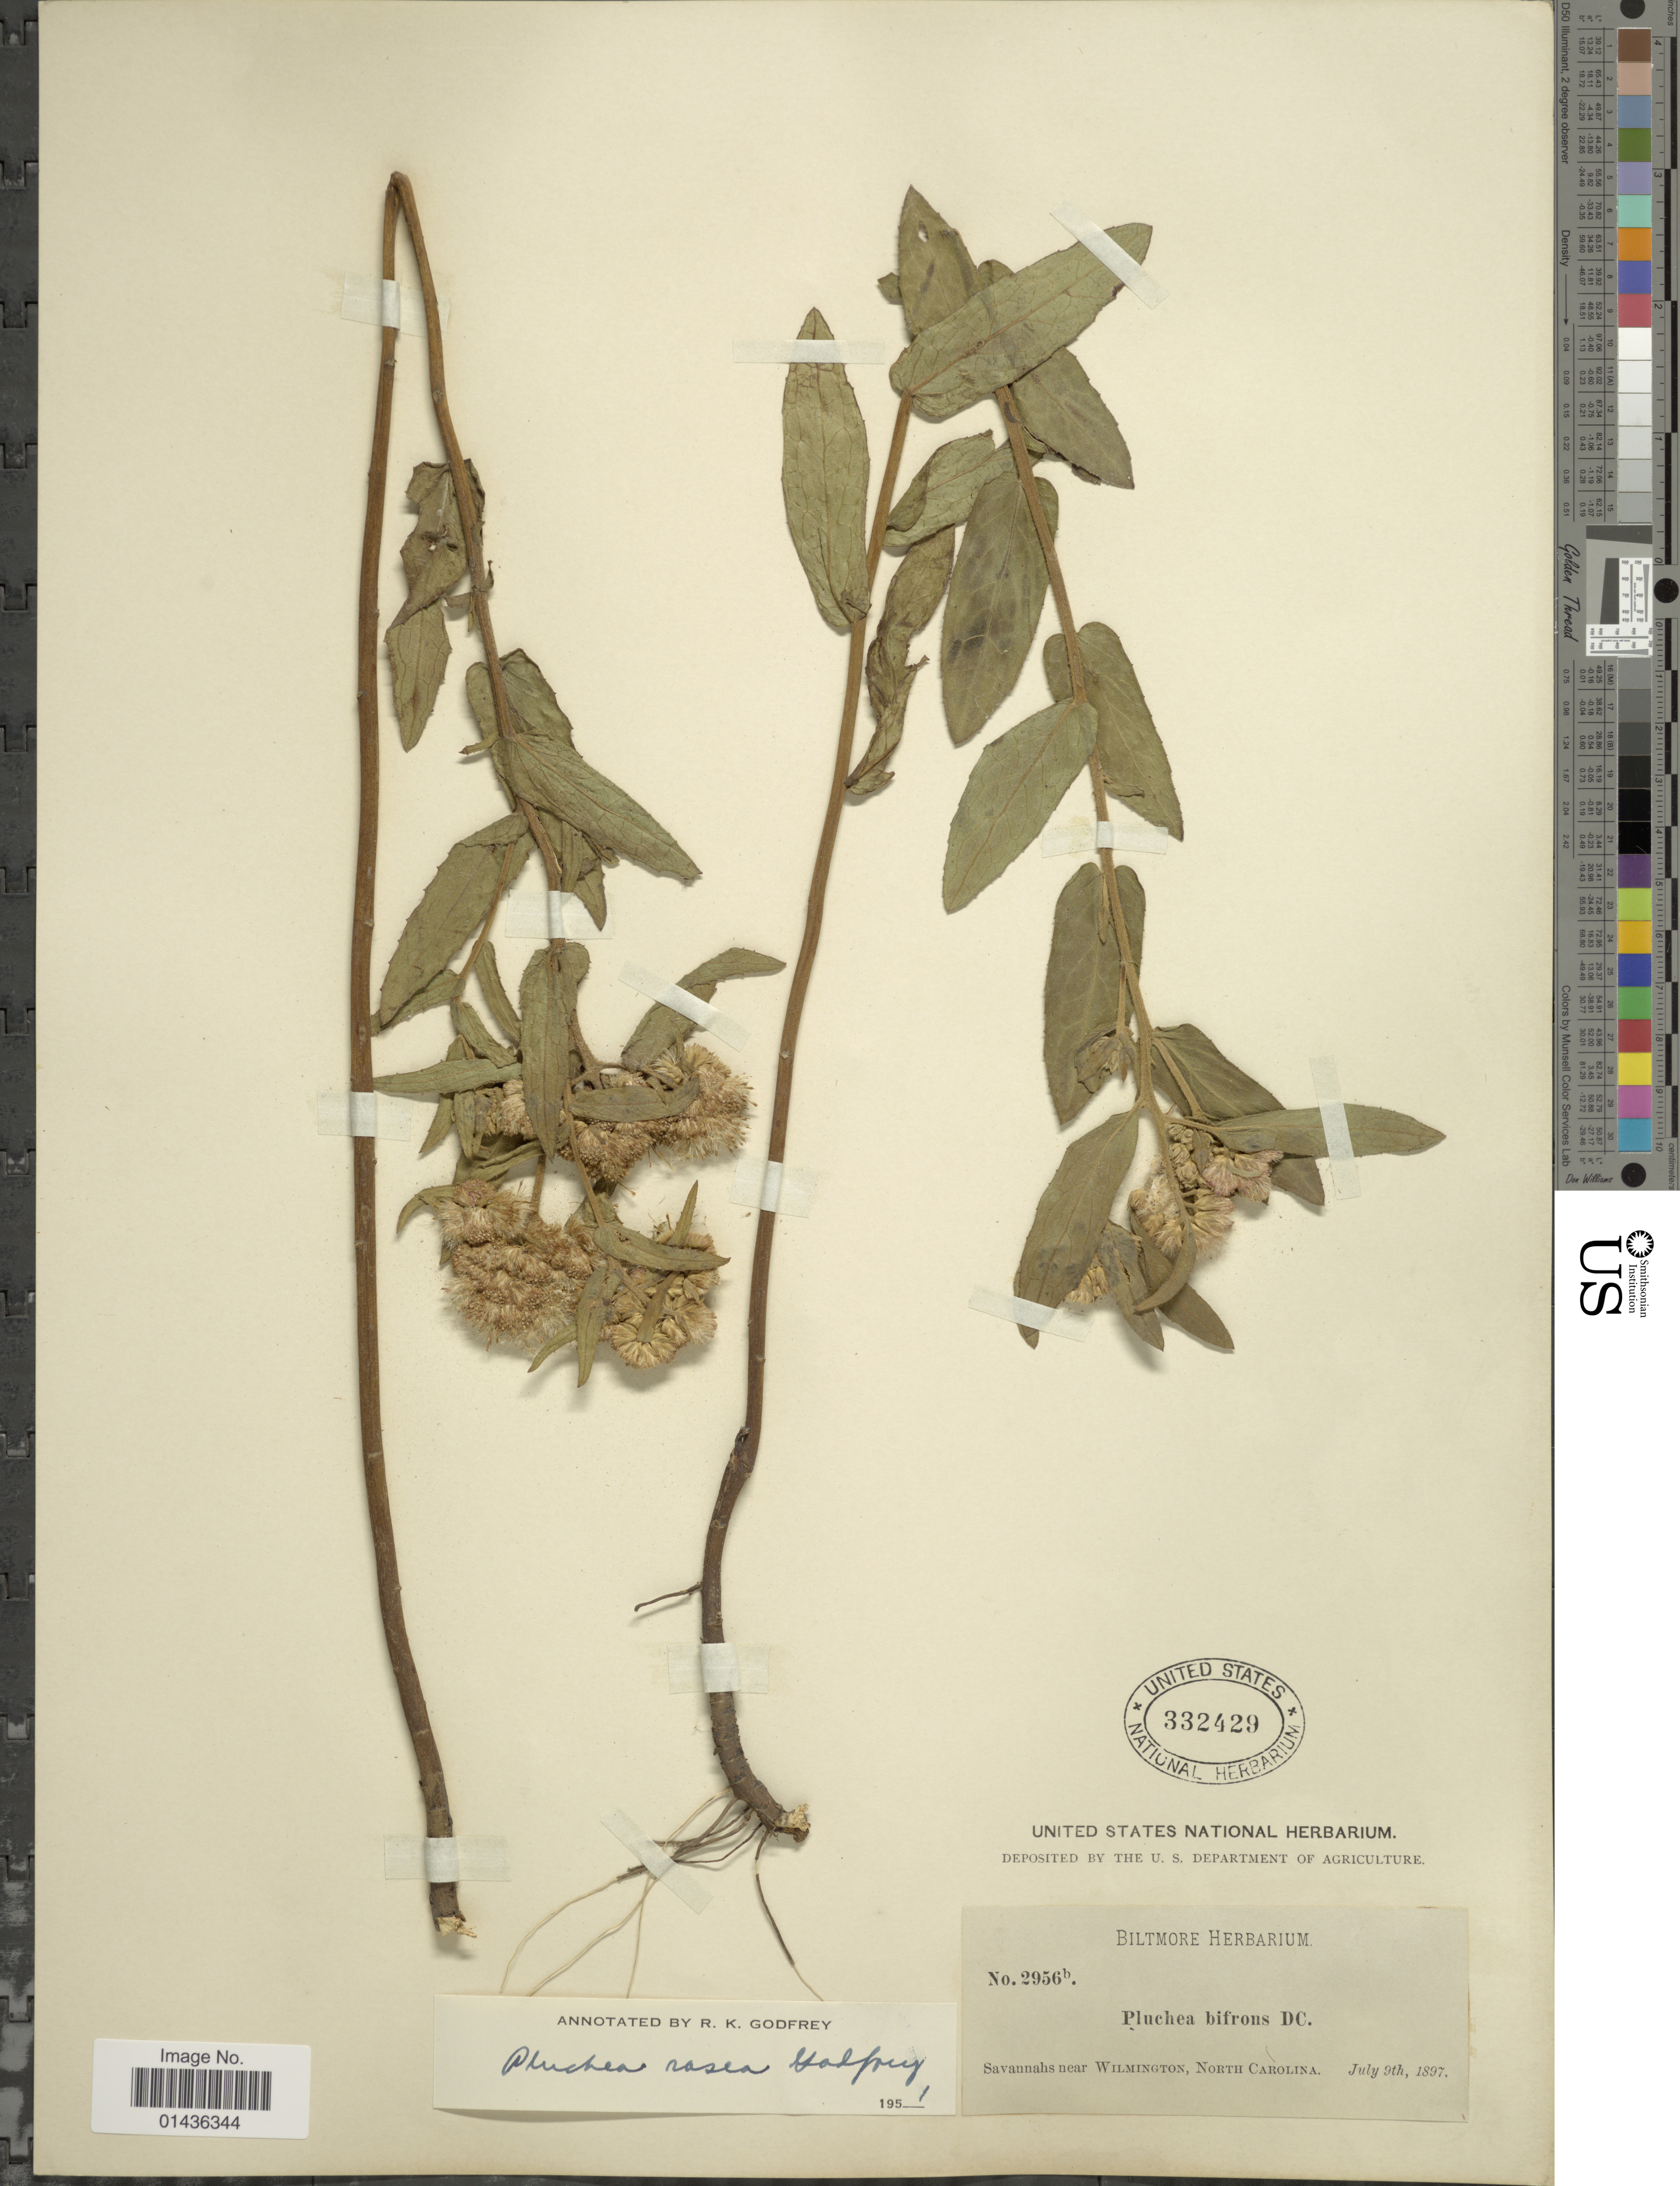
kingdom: Plantae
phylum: Tracheophyta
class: Magnoliopsida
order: Asterales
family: Asteraceae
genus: Pluchea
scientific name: Pluchea rosea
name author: R.K. Godfrey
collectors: ex herb. Biltmore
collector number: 2956b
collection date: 1897-07-09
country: United States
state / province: North Carolina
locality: Near Wilmington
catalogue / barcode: US 332429